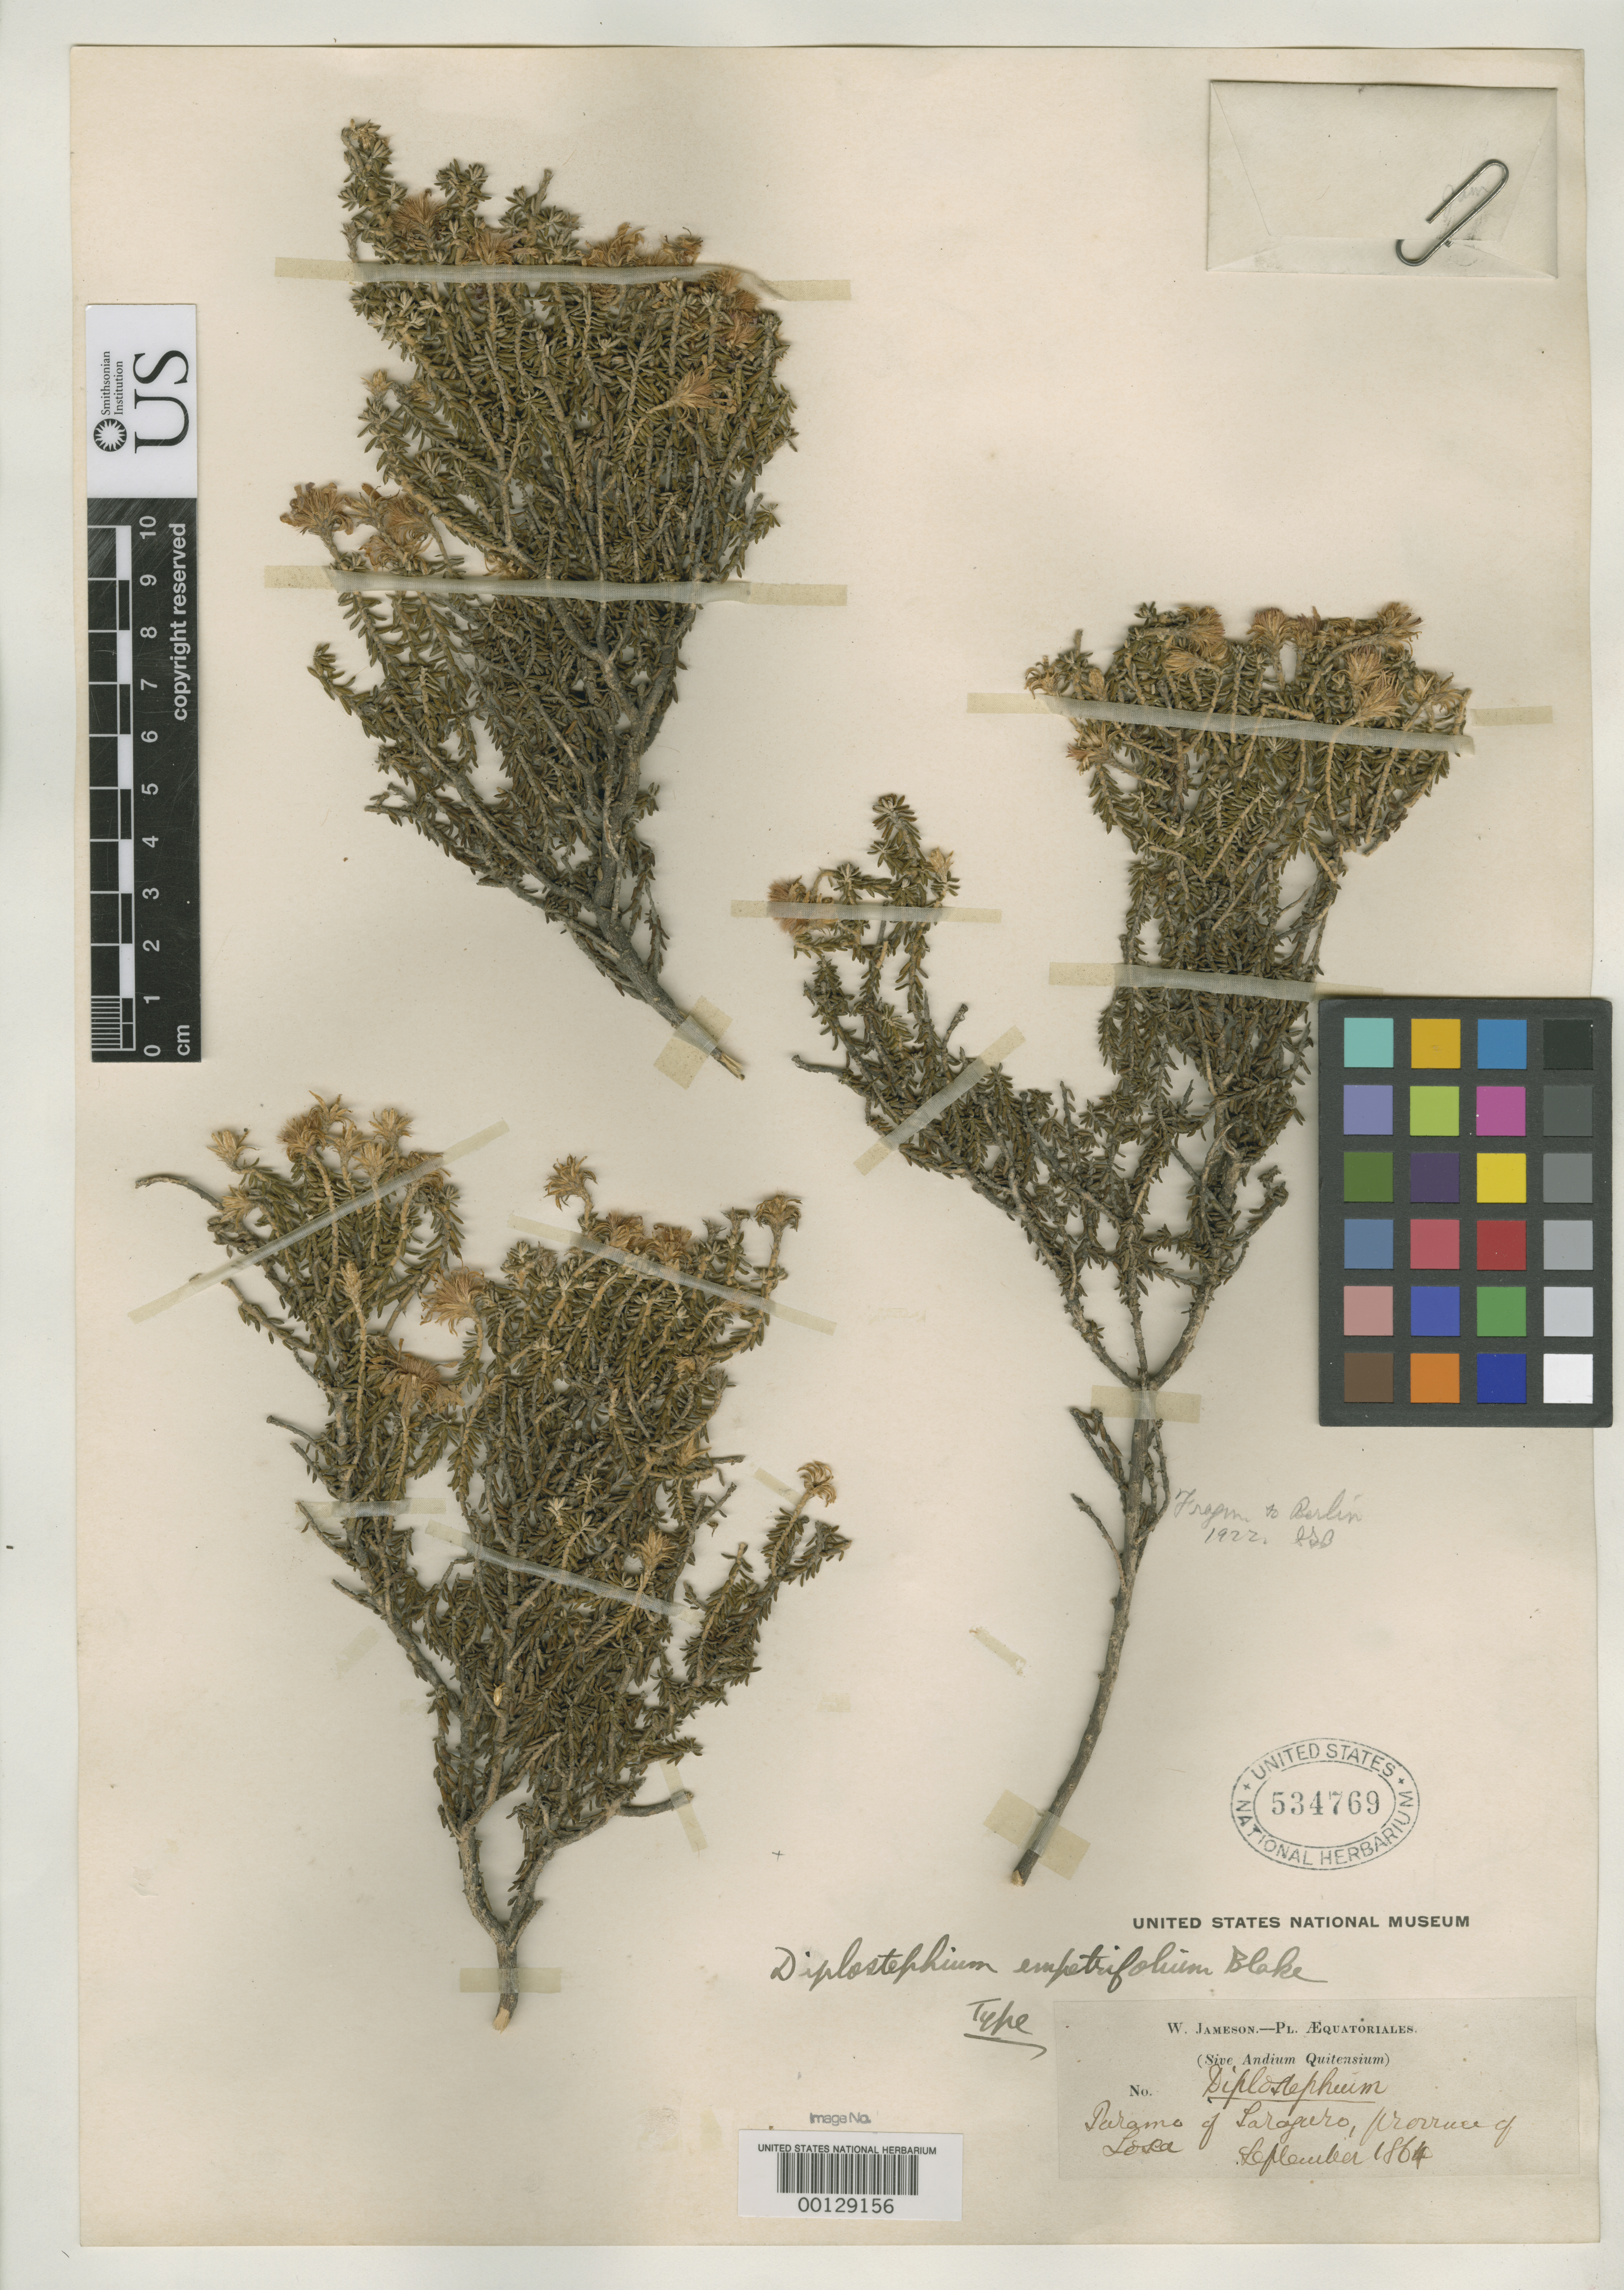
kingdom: Plantae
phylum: Tracheophyta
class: Magnoliopsida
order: Asterales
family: Asteraceae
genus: Diplostephium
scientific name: Diplostephium empetrifolium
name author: S.F. Blake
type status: Holotype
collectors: W. Jameson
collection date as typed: Sep 1864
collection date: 1864-09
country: Ecuador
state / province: Loja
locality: Páramo de Laragero.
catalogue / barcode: US 534769